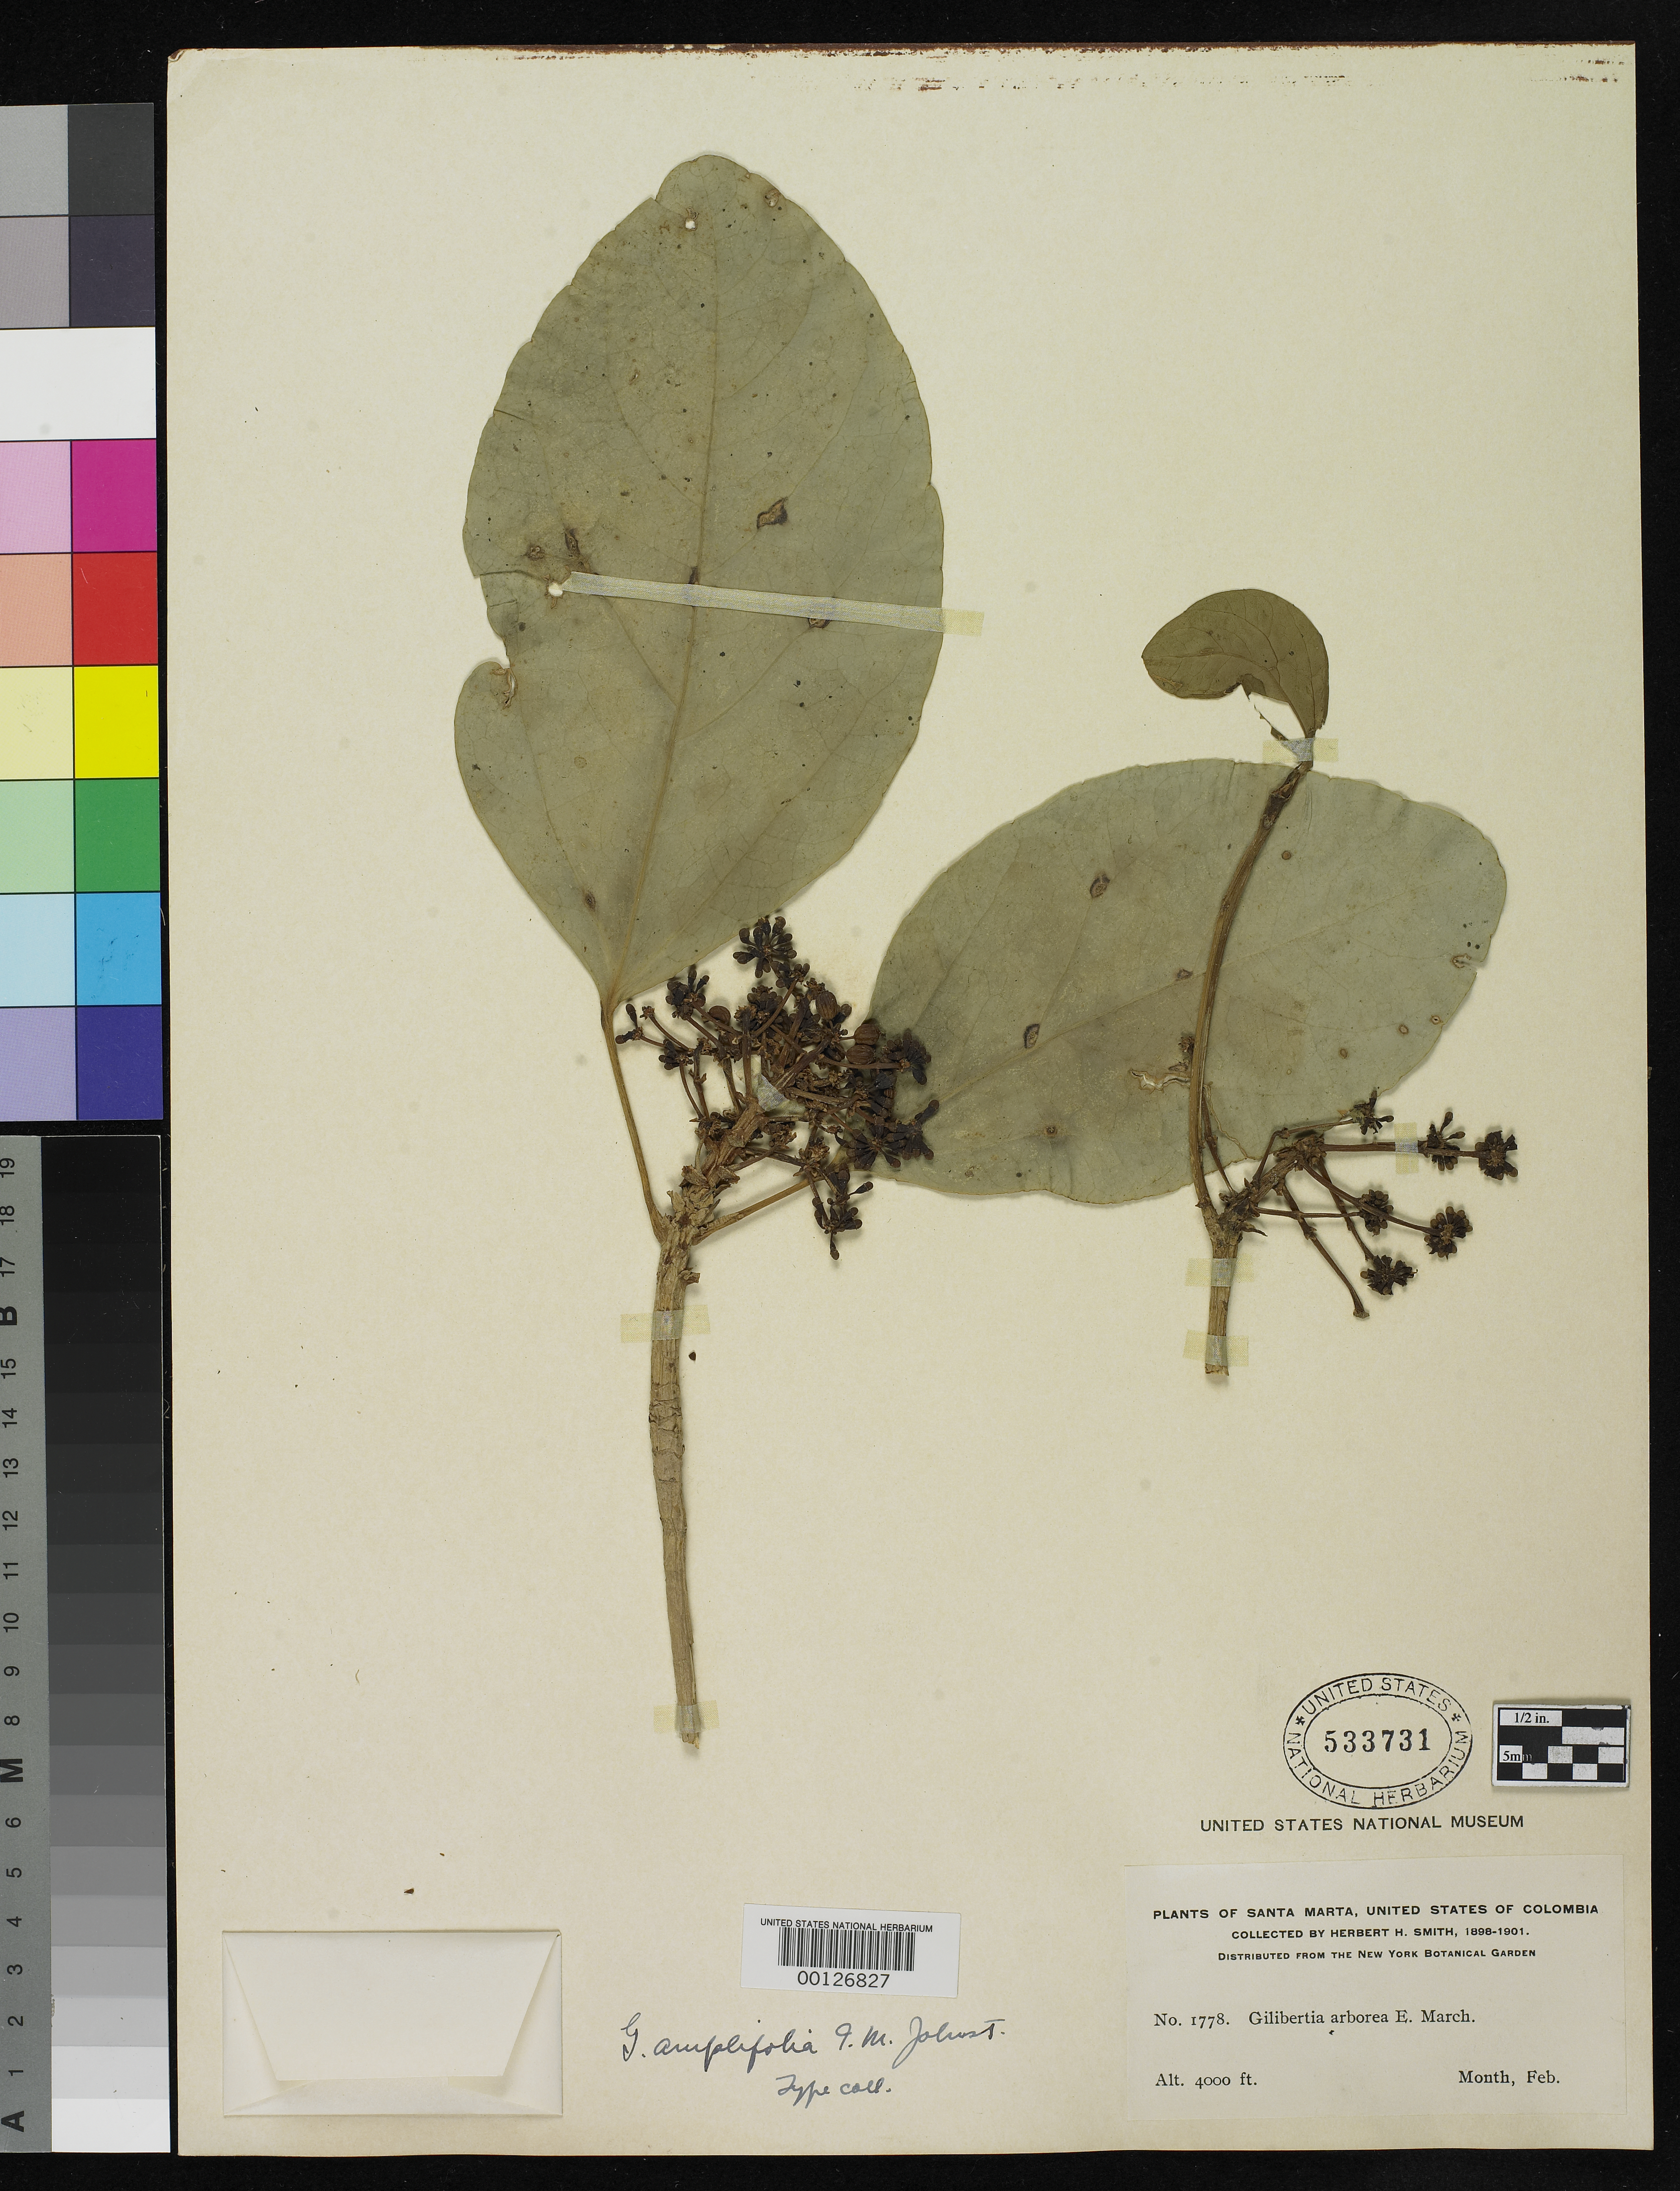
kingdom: Plantae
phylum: Tracheophyta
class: Magnoliopsida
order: Apiales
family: Araliaceae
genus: Gilibertia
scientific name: Gilibertia amplifolia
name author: I.M. Johnst.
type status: Isotype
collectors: Herbert H. Smith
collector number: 1778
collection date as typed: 1898 to -- --- 1901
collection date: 1898/1901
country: Colombia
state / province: Magdalena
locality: Santa Marta.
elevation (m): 1200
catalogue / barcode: US 533731